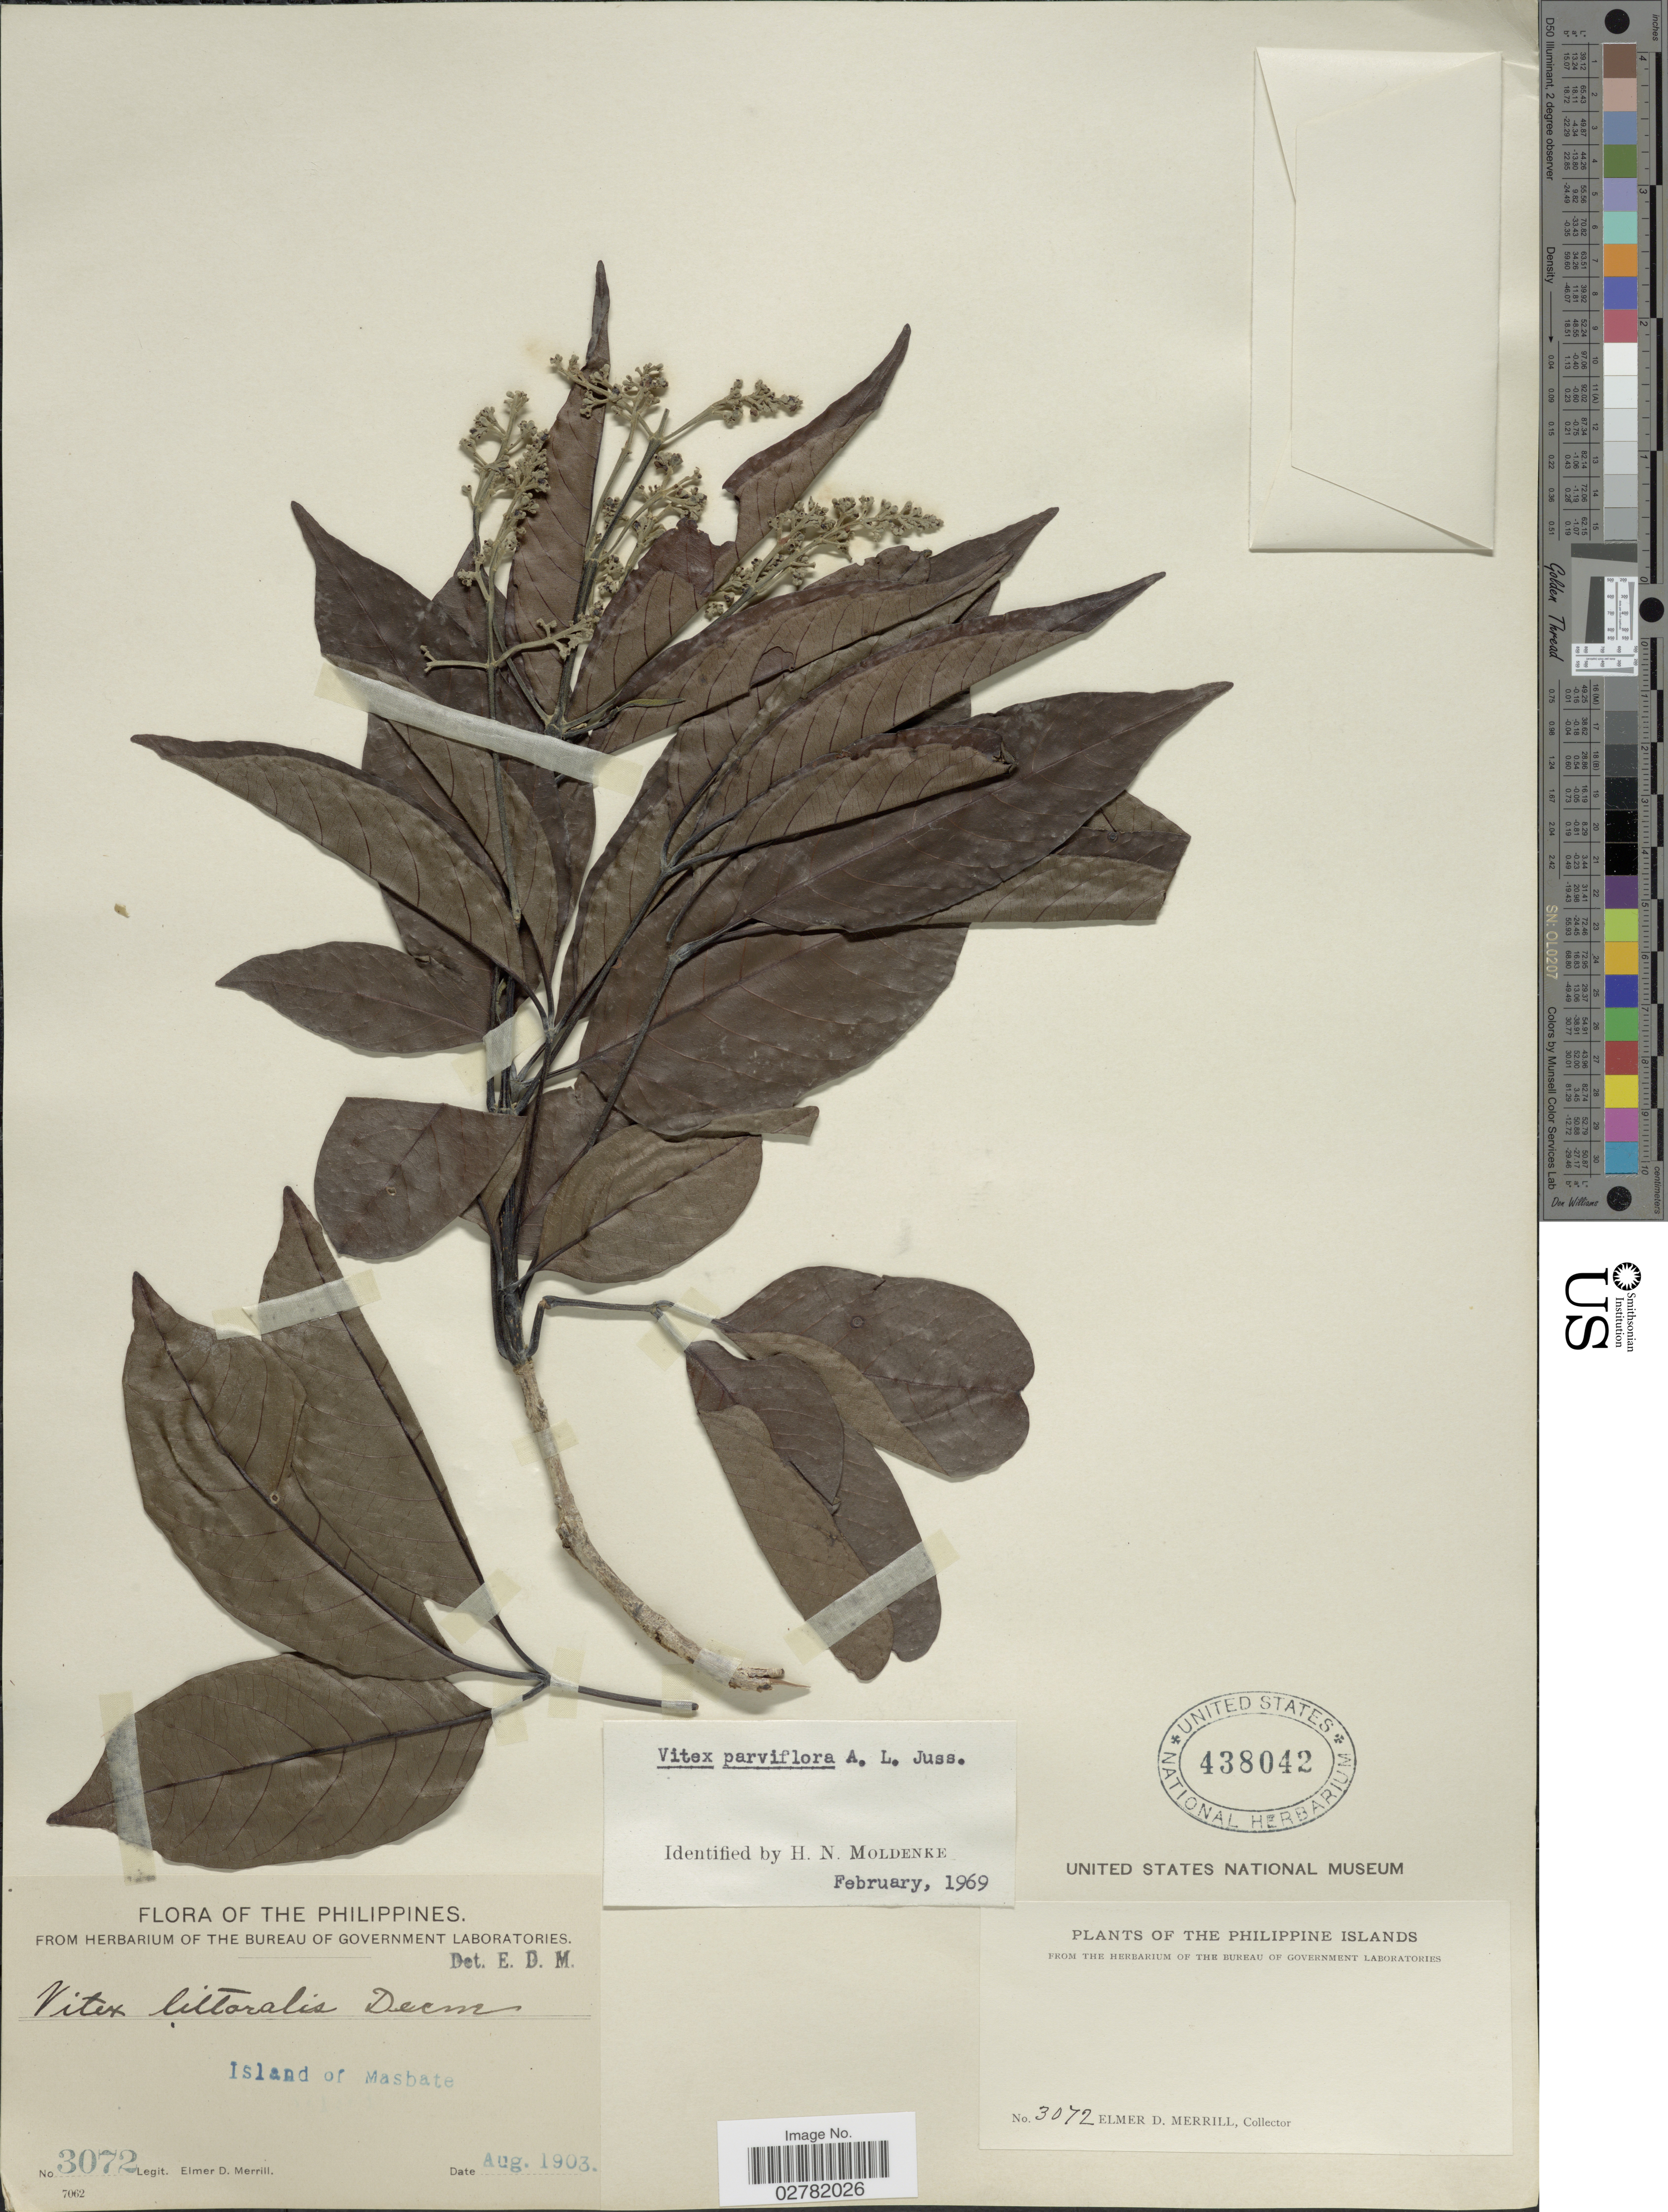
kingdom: Plantae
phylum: Tracheophyta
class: Magnoliopsida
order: Lamiales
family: Lamiaceae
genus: Vitex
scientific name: Vitex parviflora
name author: A. Juss.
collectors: E. D. Merrill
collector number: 3072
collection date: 1903-08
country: Philippines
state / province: Bicol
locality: Philippine Islands. Island of Masbate.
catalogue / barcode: US 438042